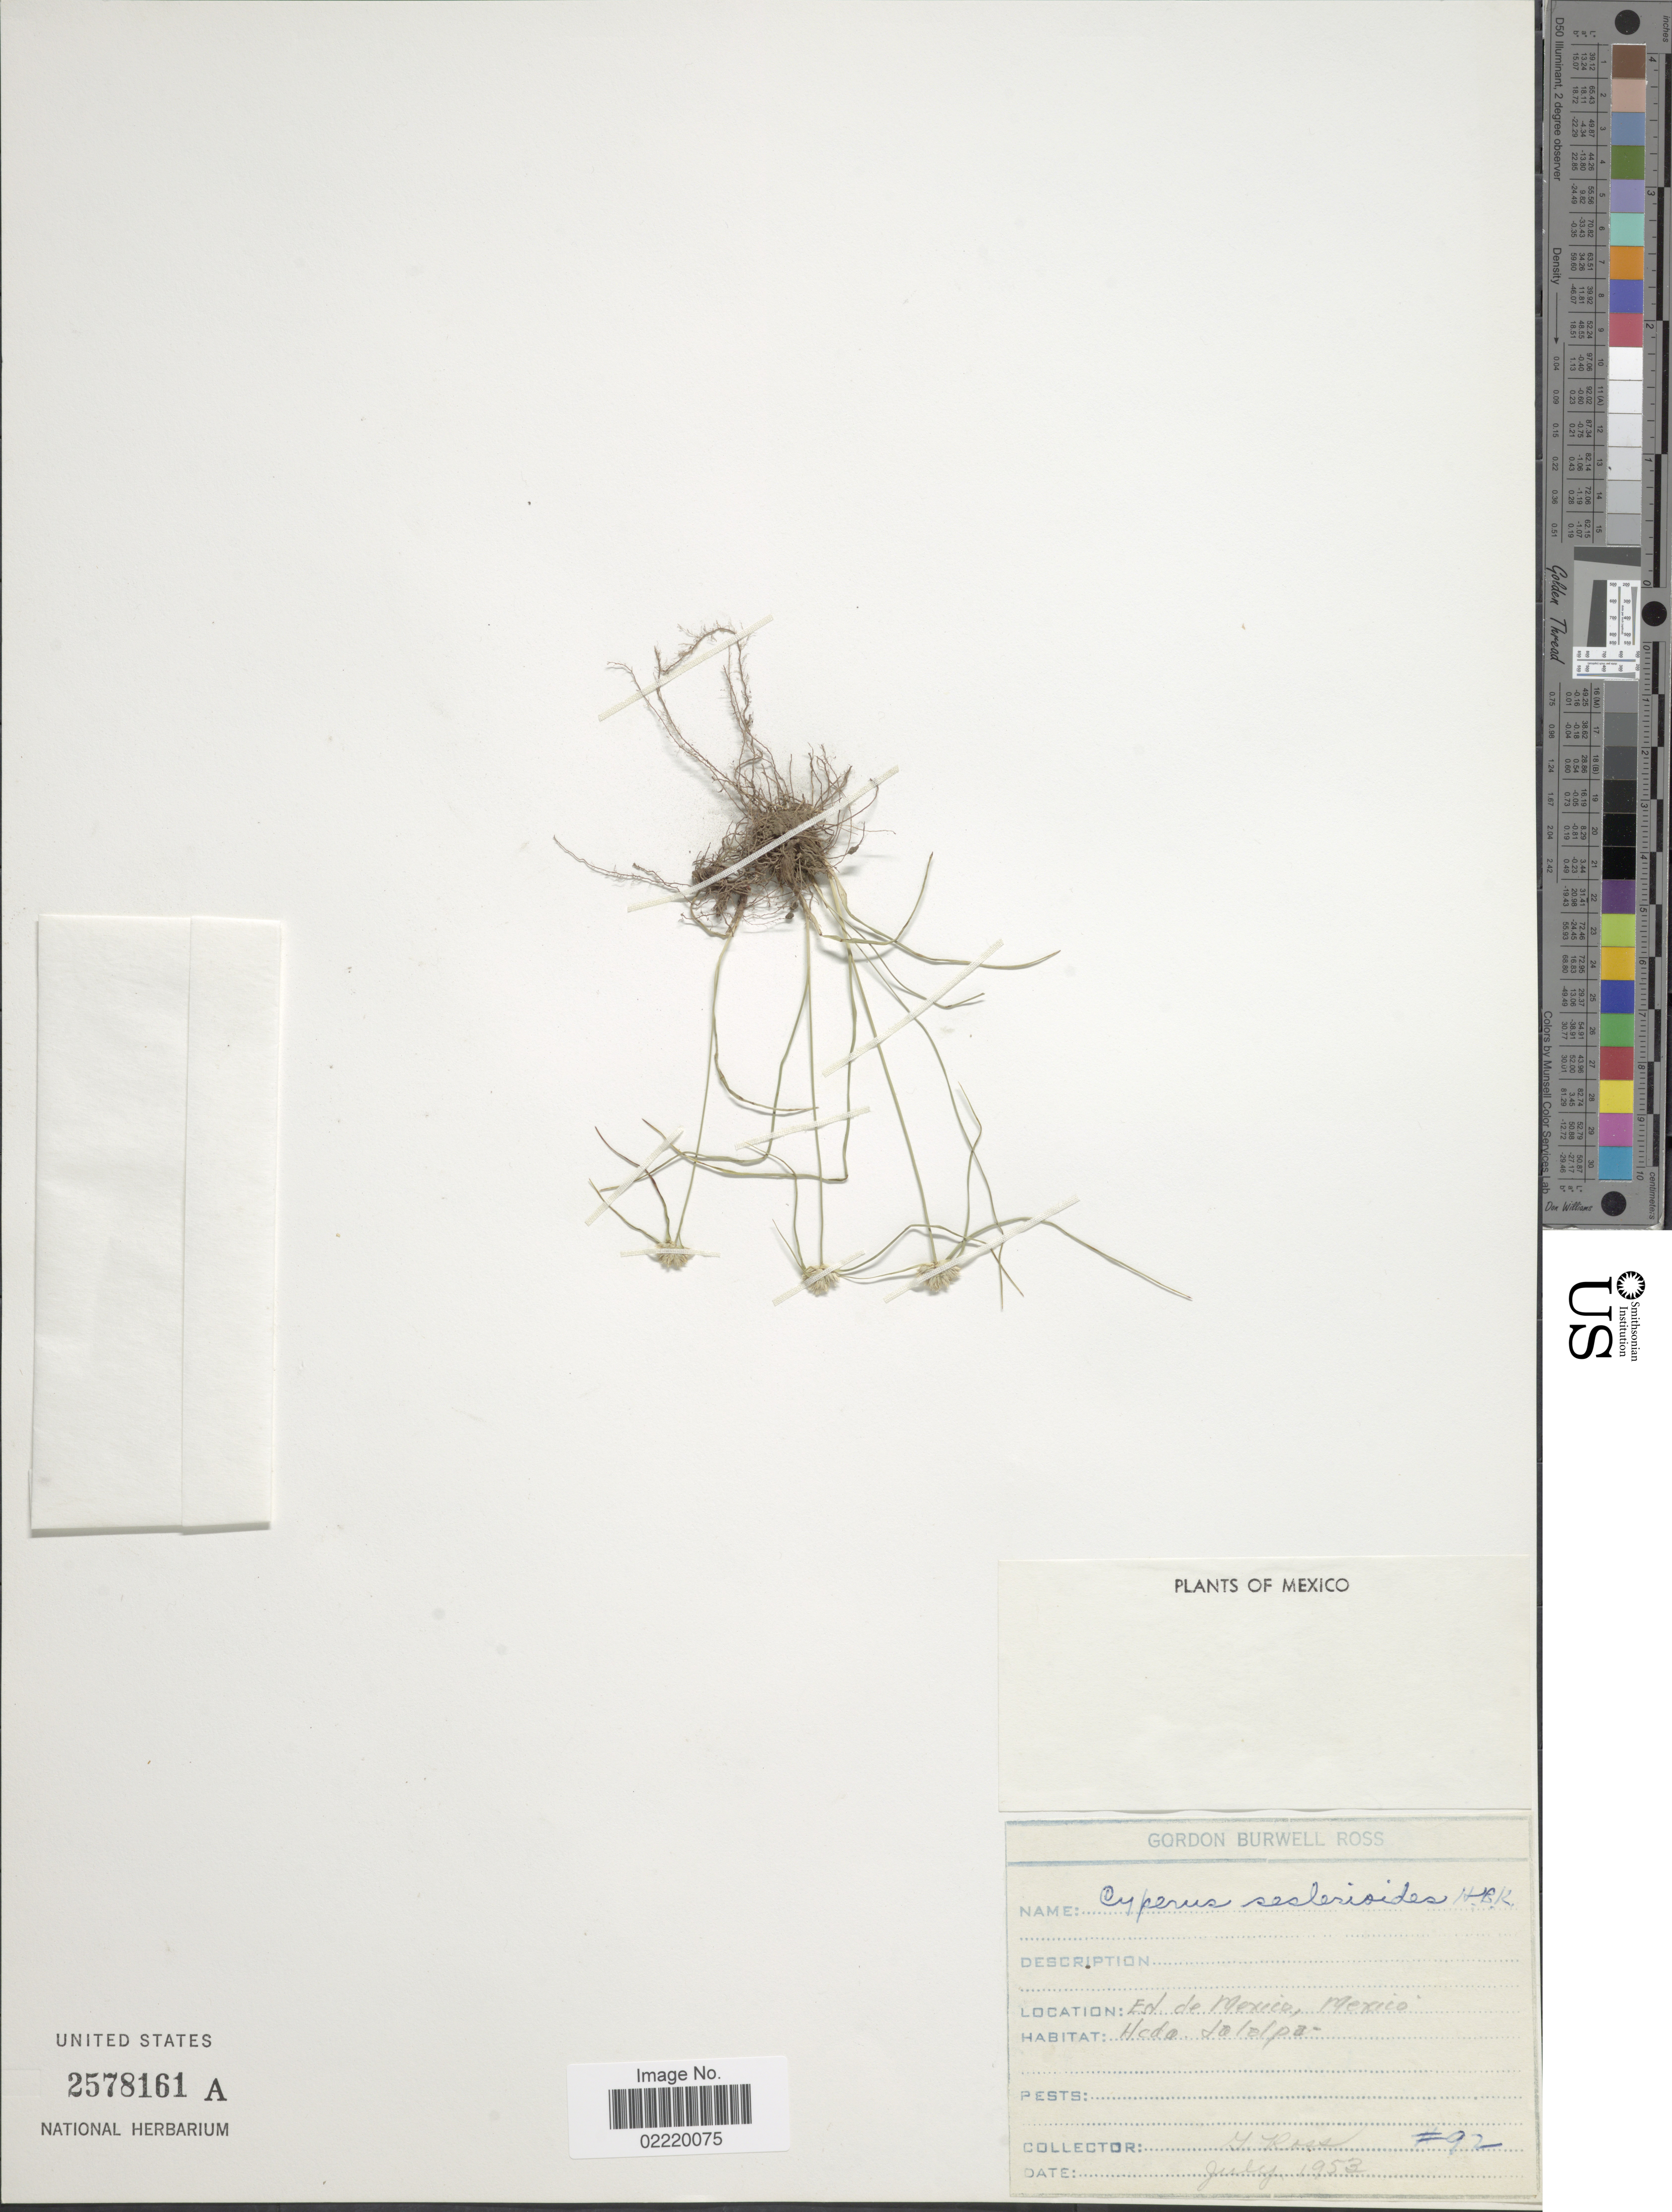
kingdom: Plantae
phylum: Tracheophyta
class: Liliopsida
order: Poales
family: Cyperaceae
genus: Cyperus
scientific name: Cyperus seslerioides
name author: Kunth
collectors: G. B. Ross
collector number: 92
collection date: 1953-07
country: Mexico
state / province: México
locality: Est. de Mexico, Hcda. Jalapa.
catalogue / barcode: US 2578161A